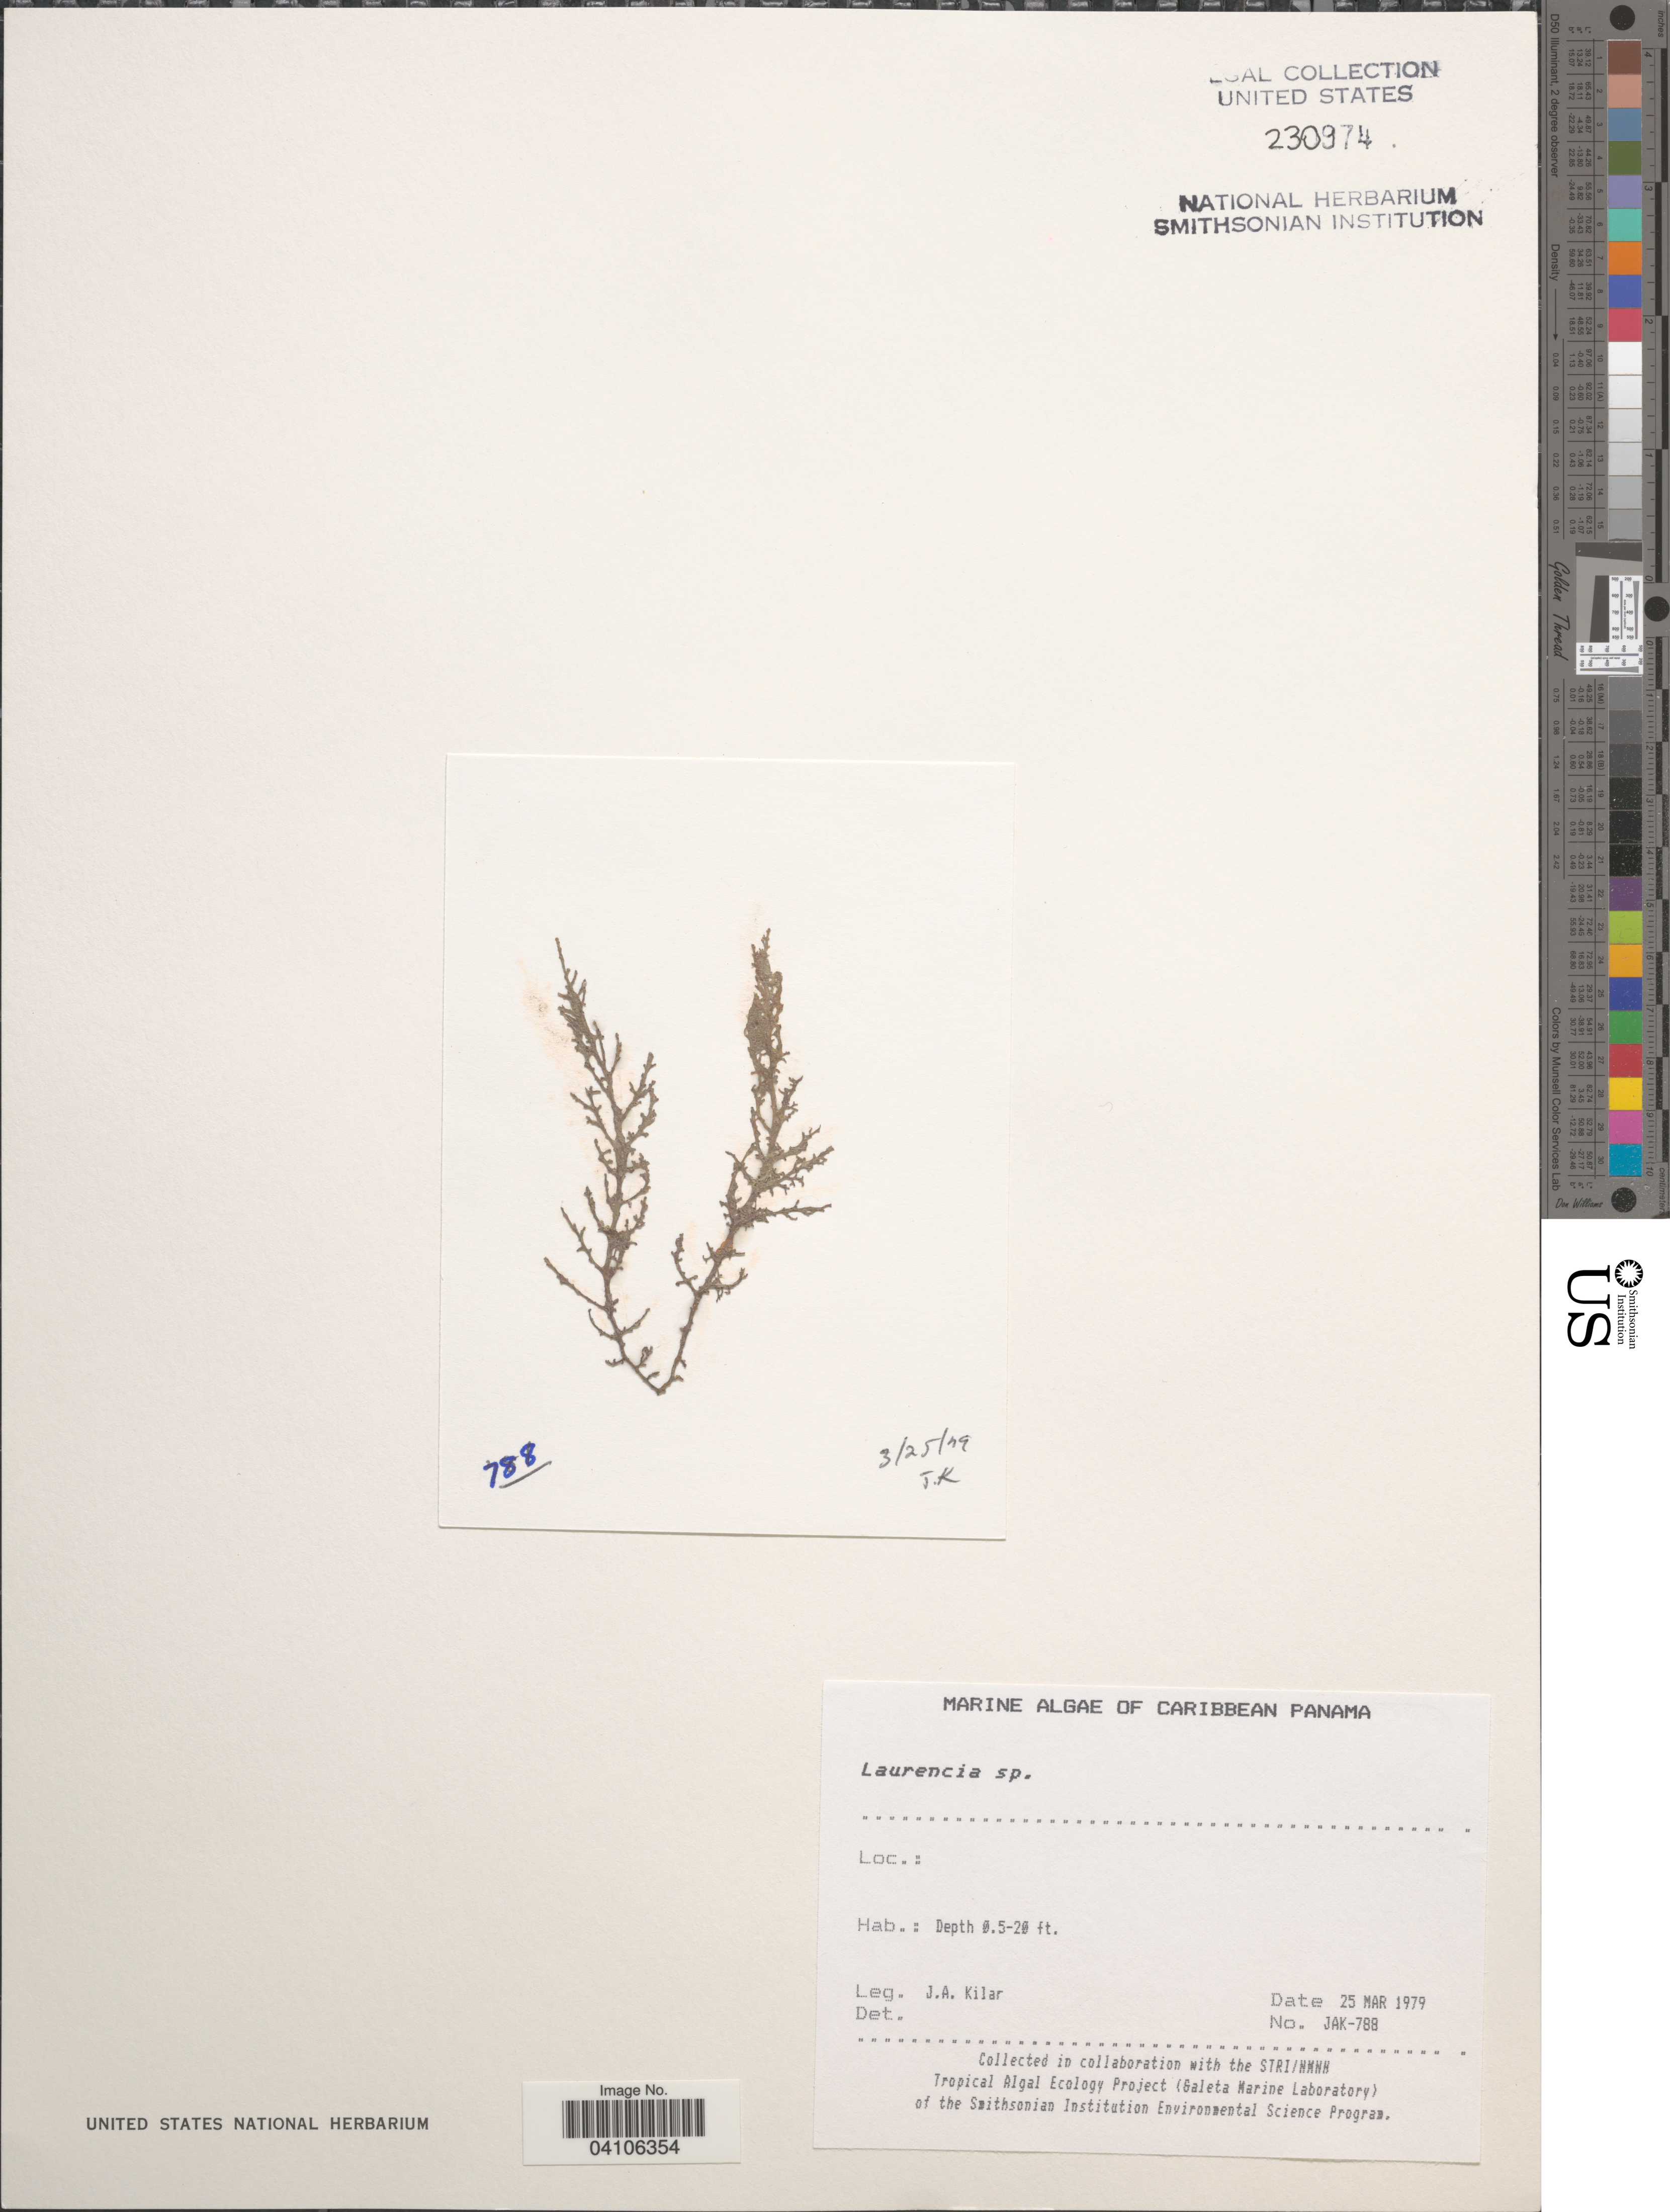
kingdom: Plantae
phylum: Rhodophyta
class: Florideophyceae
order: Ceramiales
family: Rhodomelaceae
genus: Laurencia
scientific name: Laurencia sp.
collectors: J. A. Kilar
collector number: JAK-788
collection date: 1979-03-25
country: Panama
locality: Caribbean Panama.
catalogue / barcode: US 230974